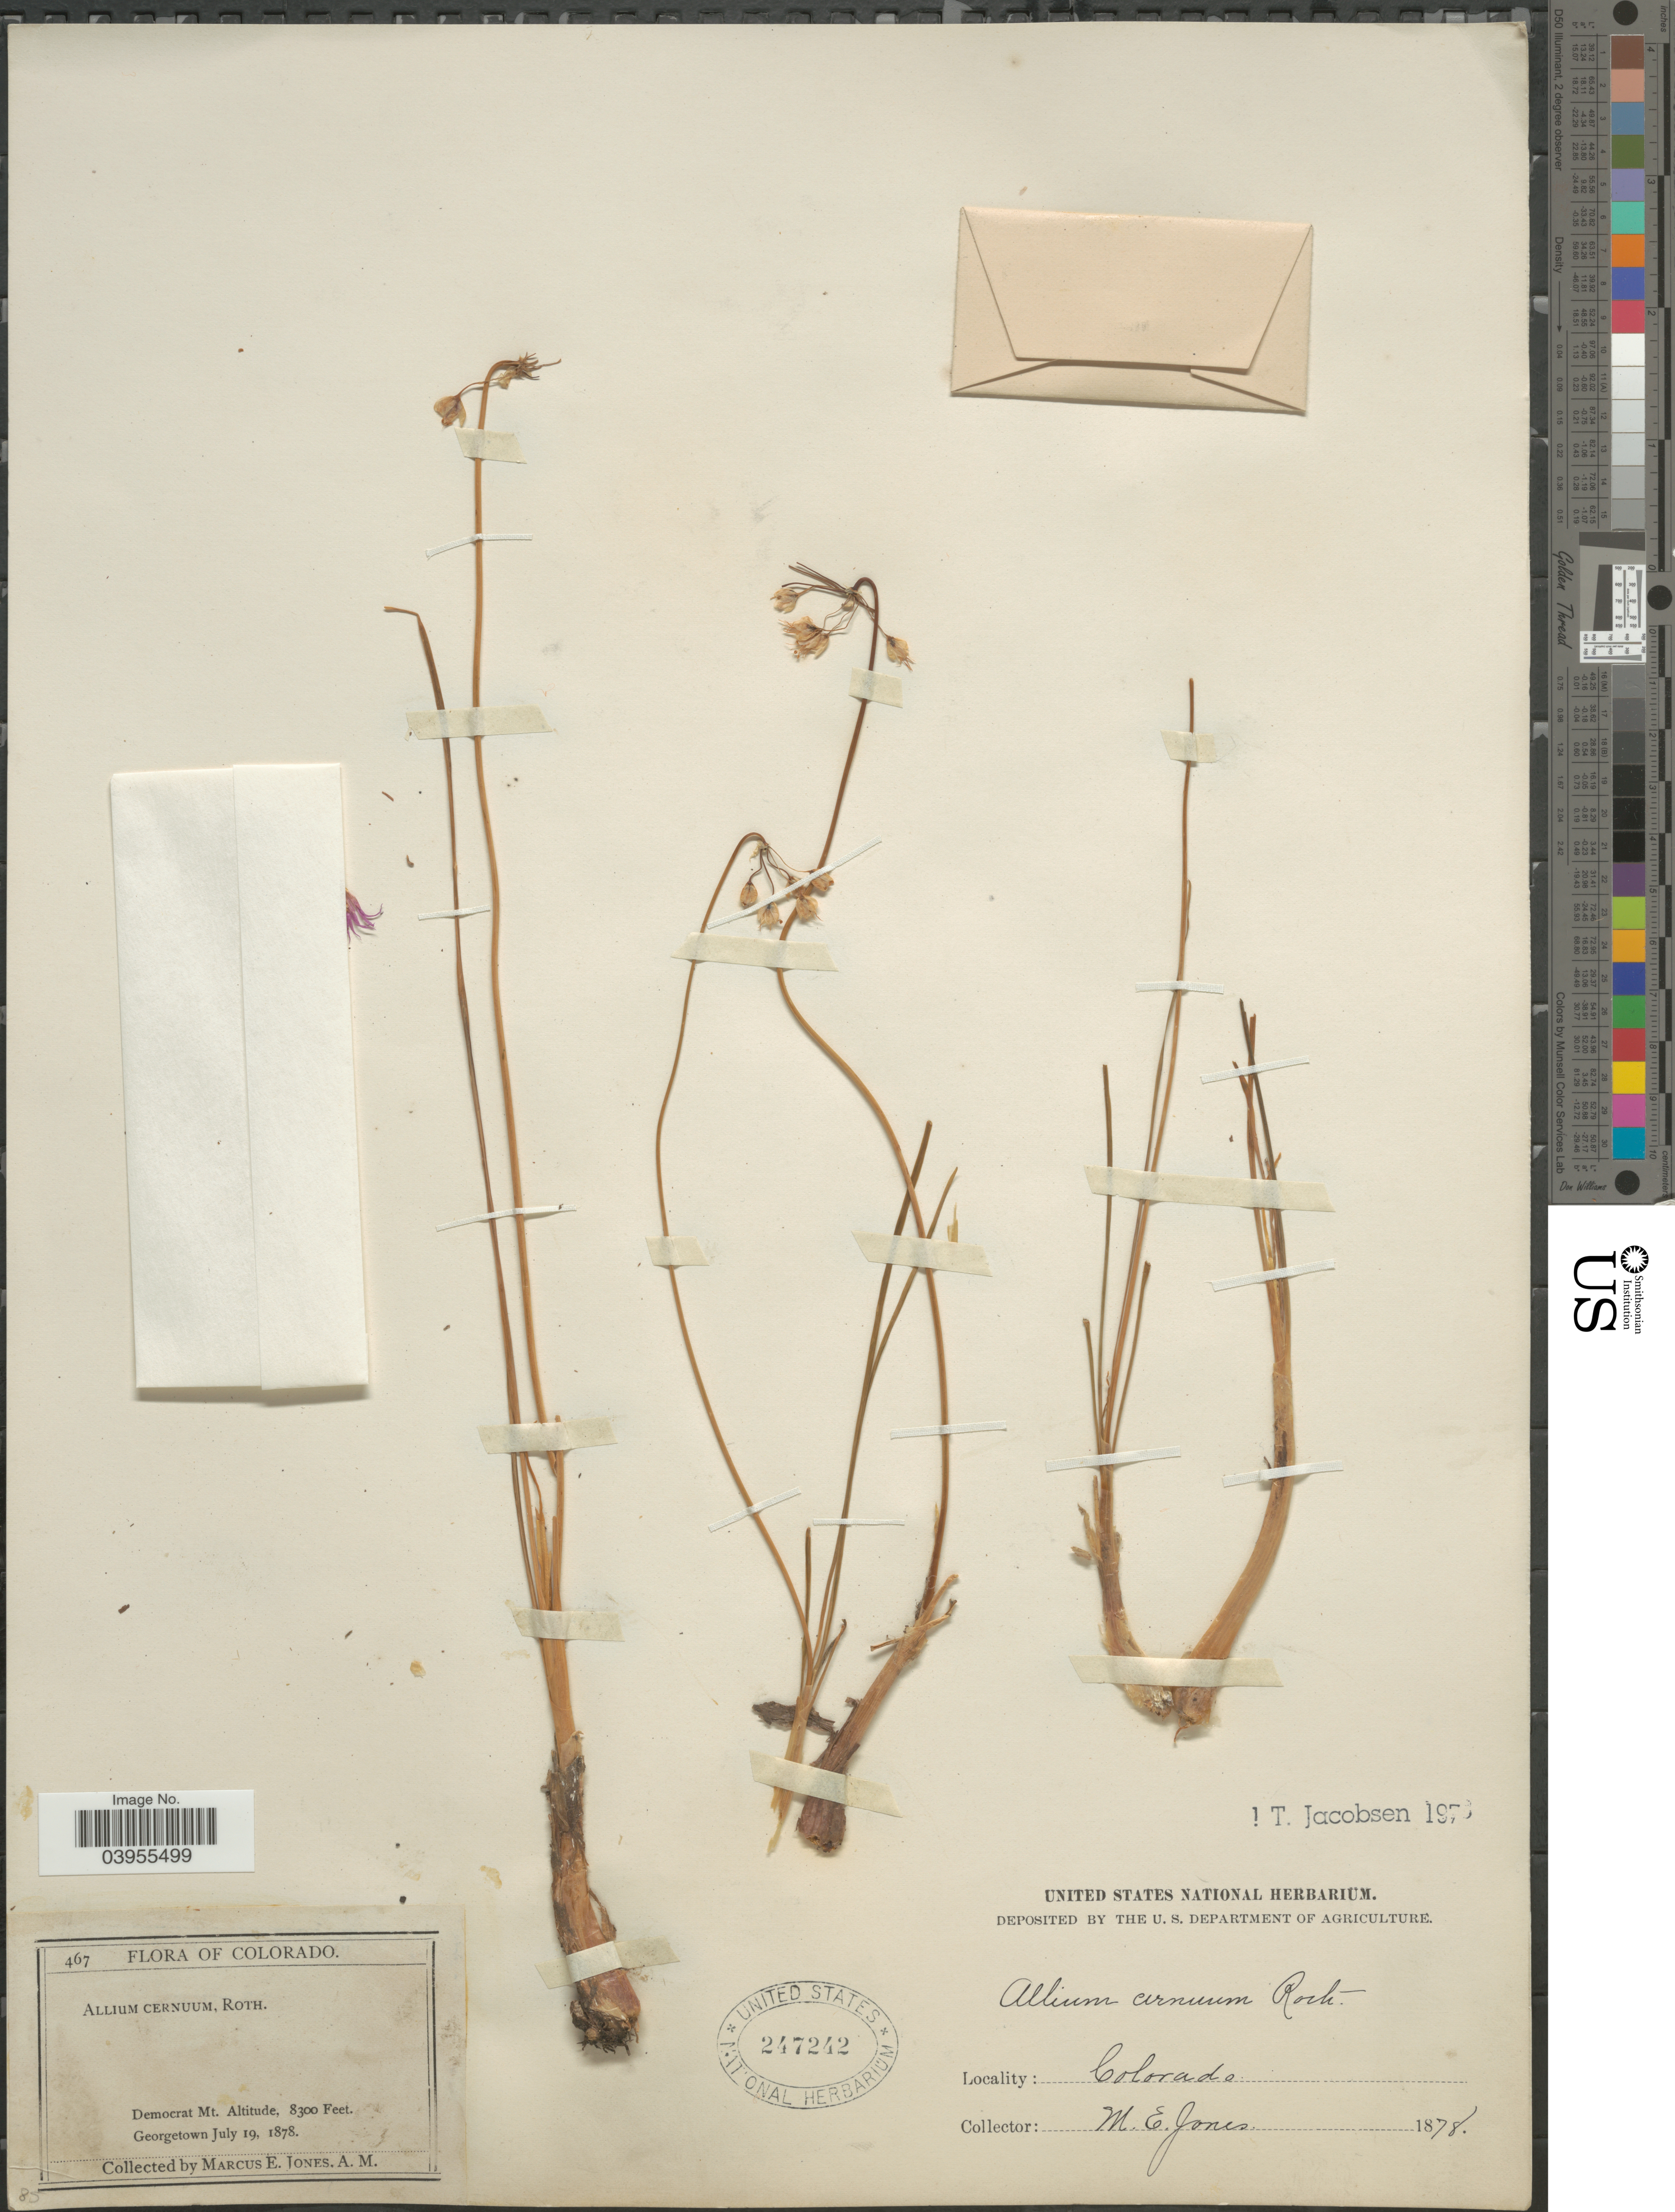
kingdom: Plantae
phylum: Tracheophyta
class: Liliopsida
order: Asparagales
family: Amaryllidaceae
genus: Allium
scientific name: Allium cernuum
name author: Roth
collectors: M. E. Jones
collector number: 467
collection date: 1878-07-19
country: United States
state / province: Colorado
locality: Democrat Mt. Georgetown.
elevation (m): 2530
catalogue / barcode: US 247242